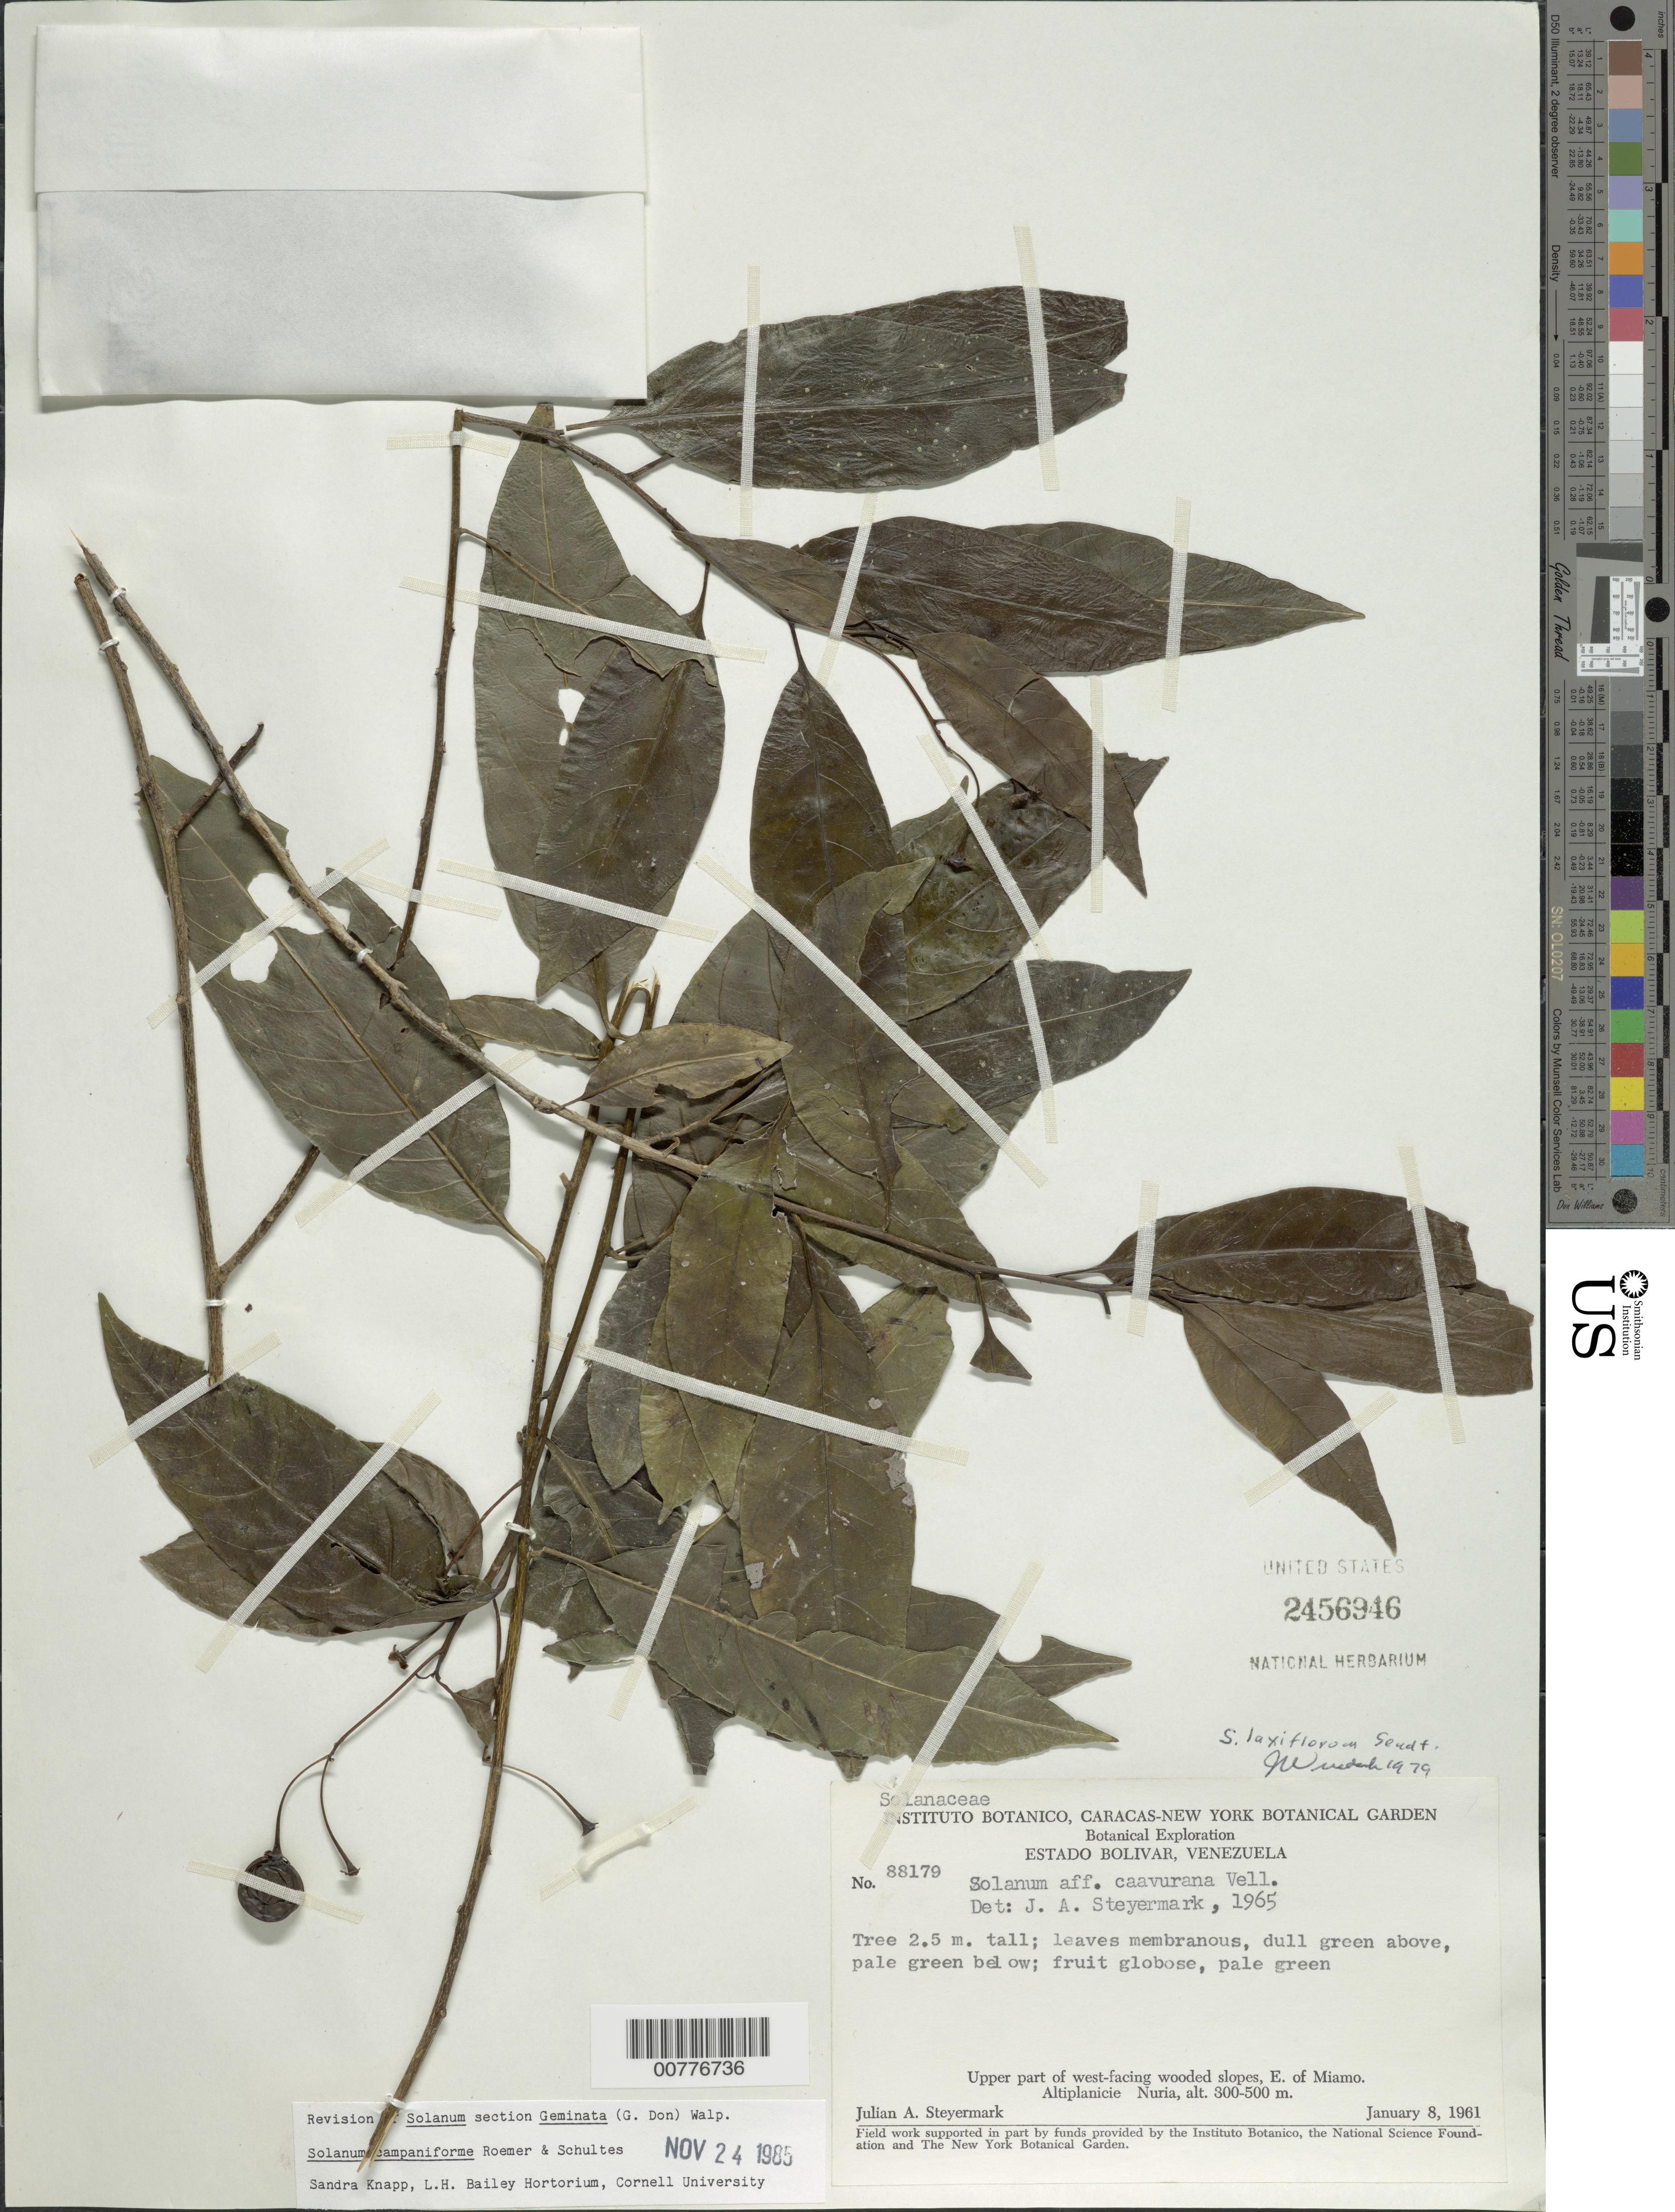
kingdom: Plantae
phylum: Tracheophyta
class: Magnoliopsida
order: Solanales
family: Solanaceae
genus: Solanum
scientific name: Solanum campaniforme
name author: Roem. & Schult.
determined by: Knapp, S. D.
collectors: J. Steyermark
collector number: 88179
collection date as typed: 1 Jan 1961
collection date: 1961-01-01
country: Venezuela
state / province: Bolívar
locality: Altiplanicie de Nuria: E of Miamo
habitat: Upper part of W-facing wooded slopes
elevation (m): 300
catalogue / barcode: US 2456946